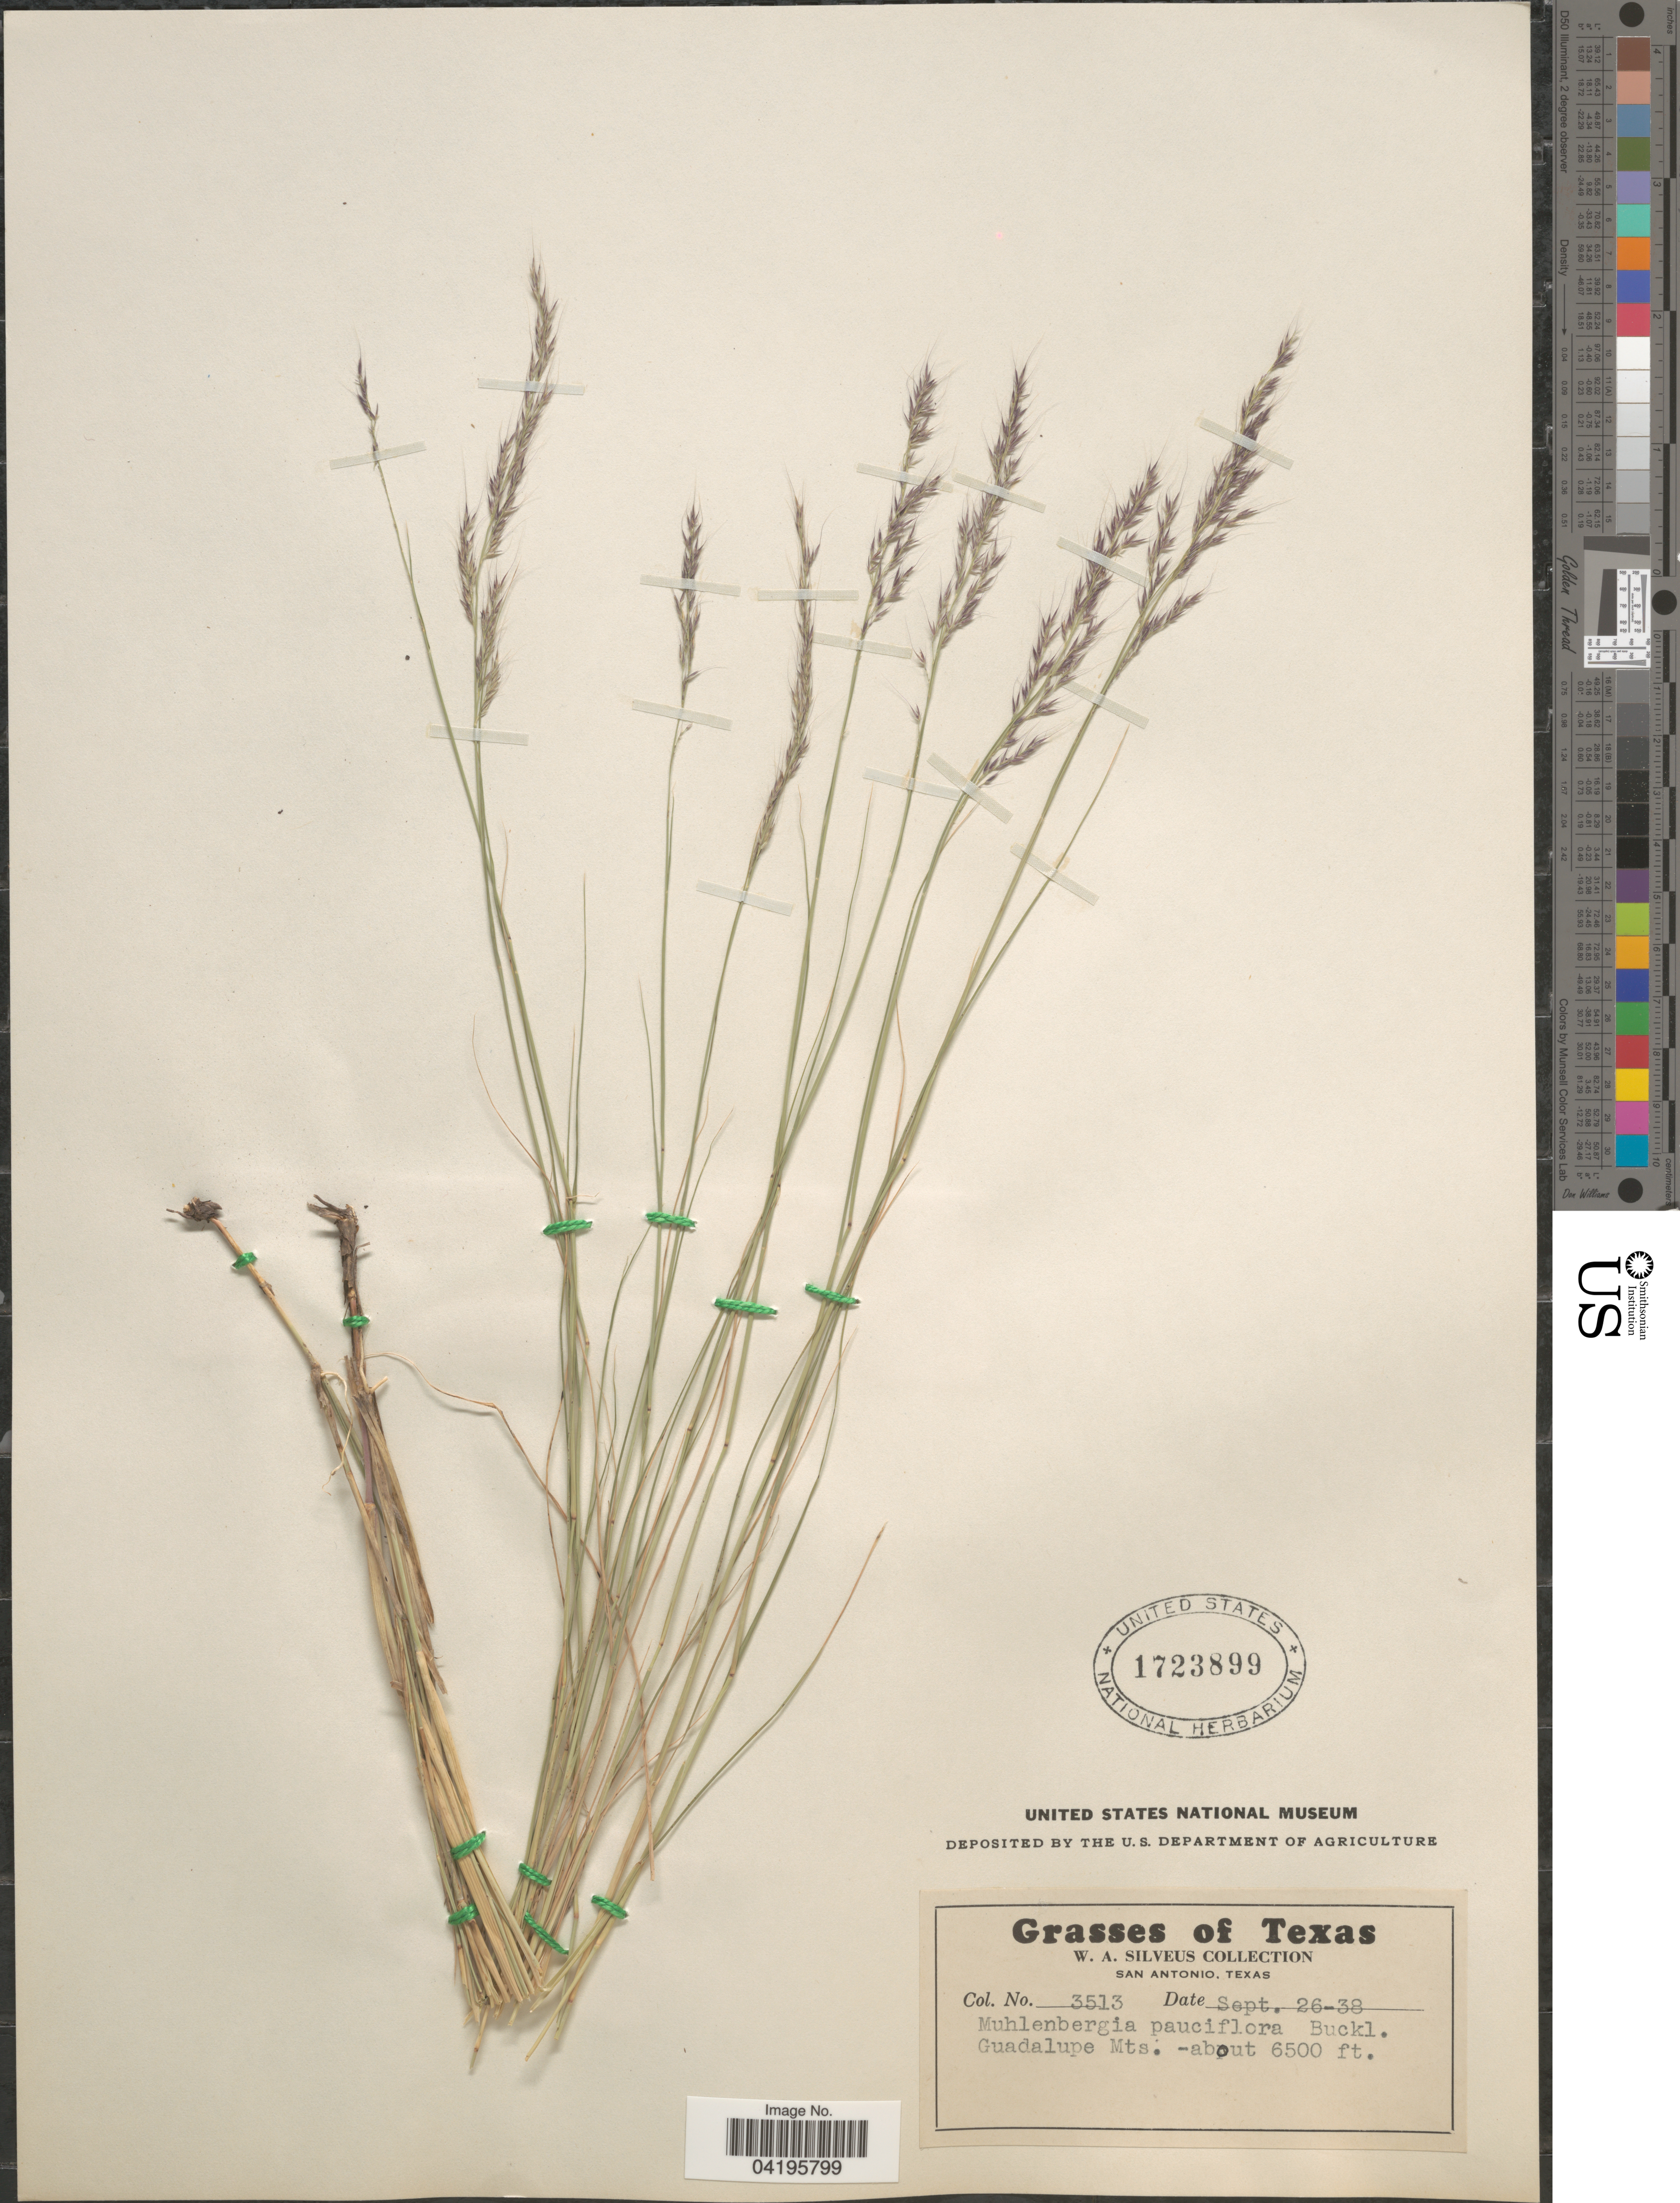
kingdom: Plantae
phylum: Tracheophyta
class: Liliopsida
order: Poales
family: Poaceae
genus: Muhlenbergia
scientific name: Muhlenbergia pauciflora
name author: Buckley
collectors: W. Silveus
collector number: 3513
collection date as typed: Transcribed d/m/y: 26/9/38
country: United States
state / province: Texas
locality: Guadalupe Mts.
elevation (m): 1981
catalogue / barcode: US 1723899